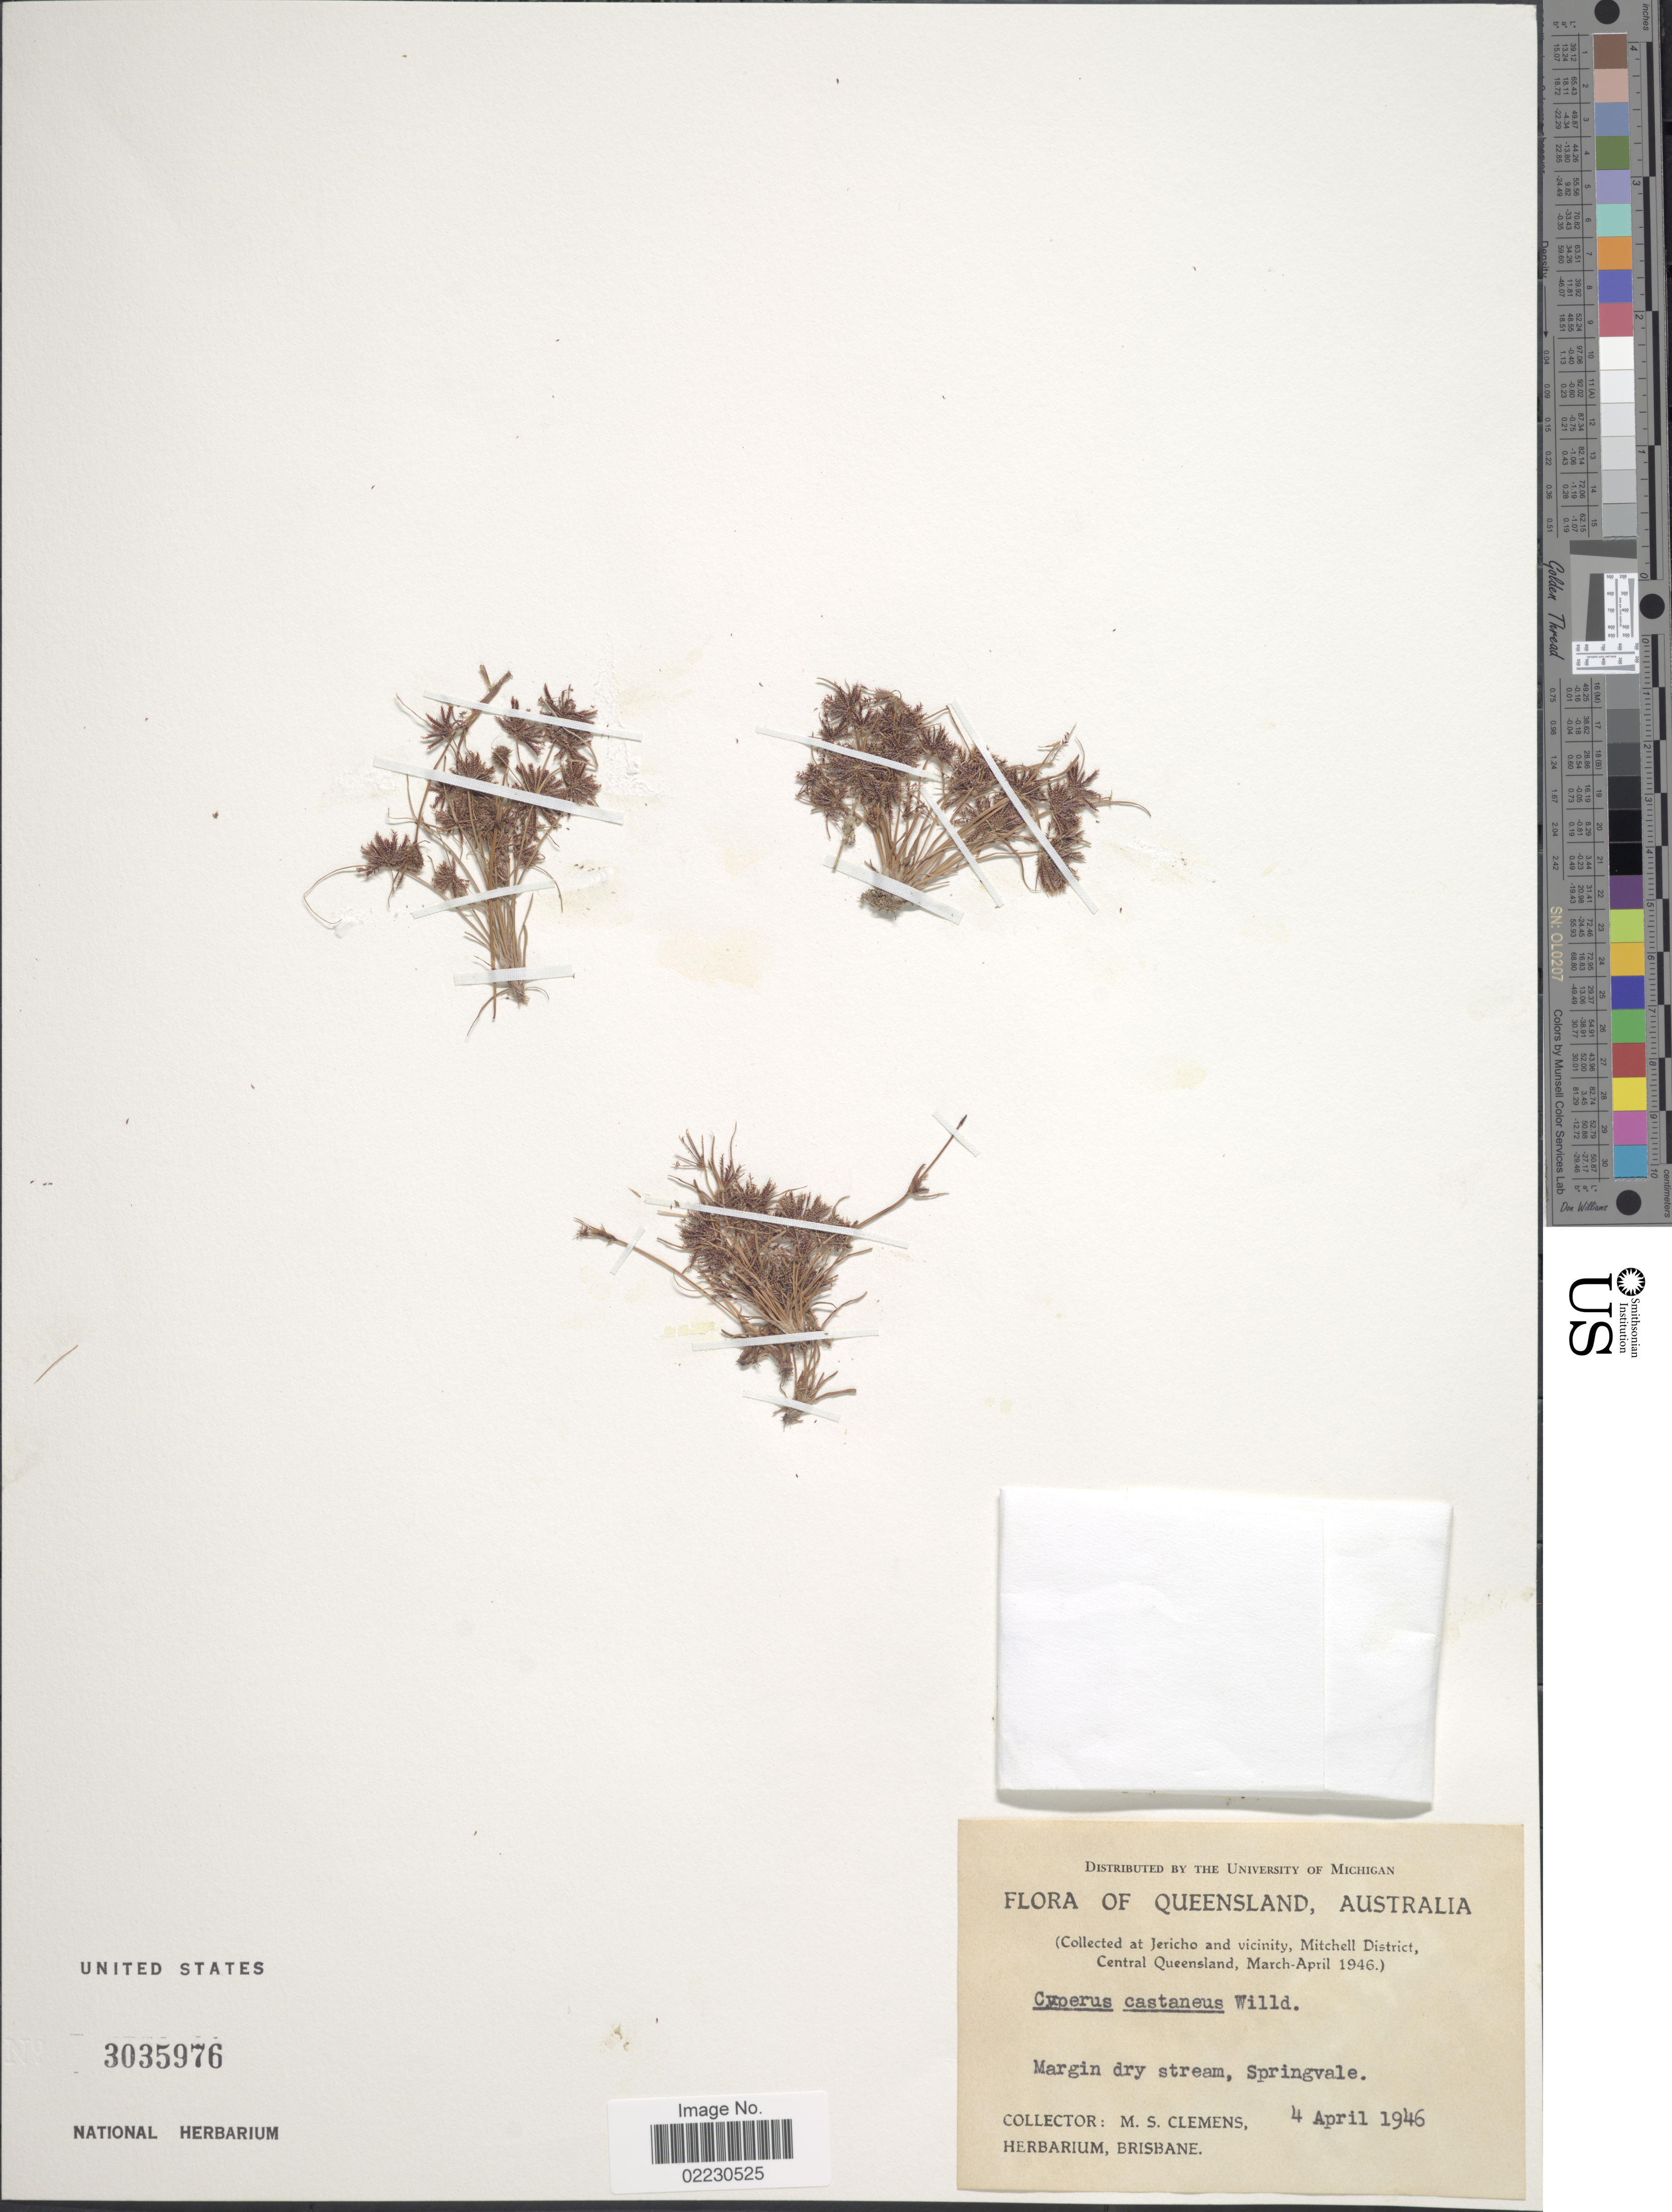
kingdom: Plantae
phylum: Tracheophyta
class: Liliopsida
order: Poales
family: Cyperaceae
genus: Cyperus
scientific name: Cyperus castaneus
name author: Willd.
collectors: M. S. Clemens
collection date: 1946-04-04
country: Australia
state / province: Queensland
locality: Jericho and vicinity, Mitchell District, Central Queensland, Springvale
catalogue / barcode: US 3035976